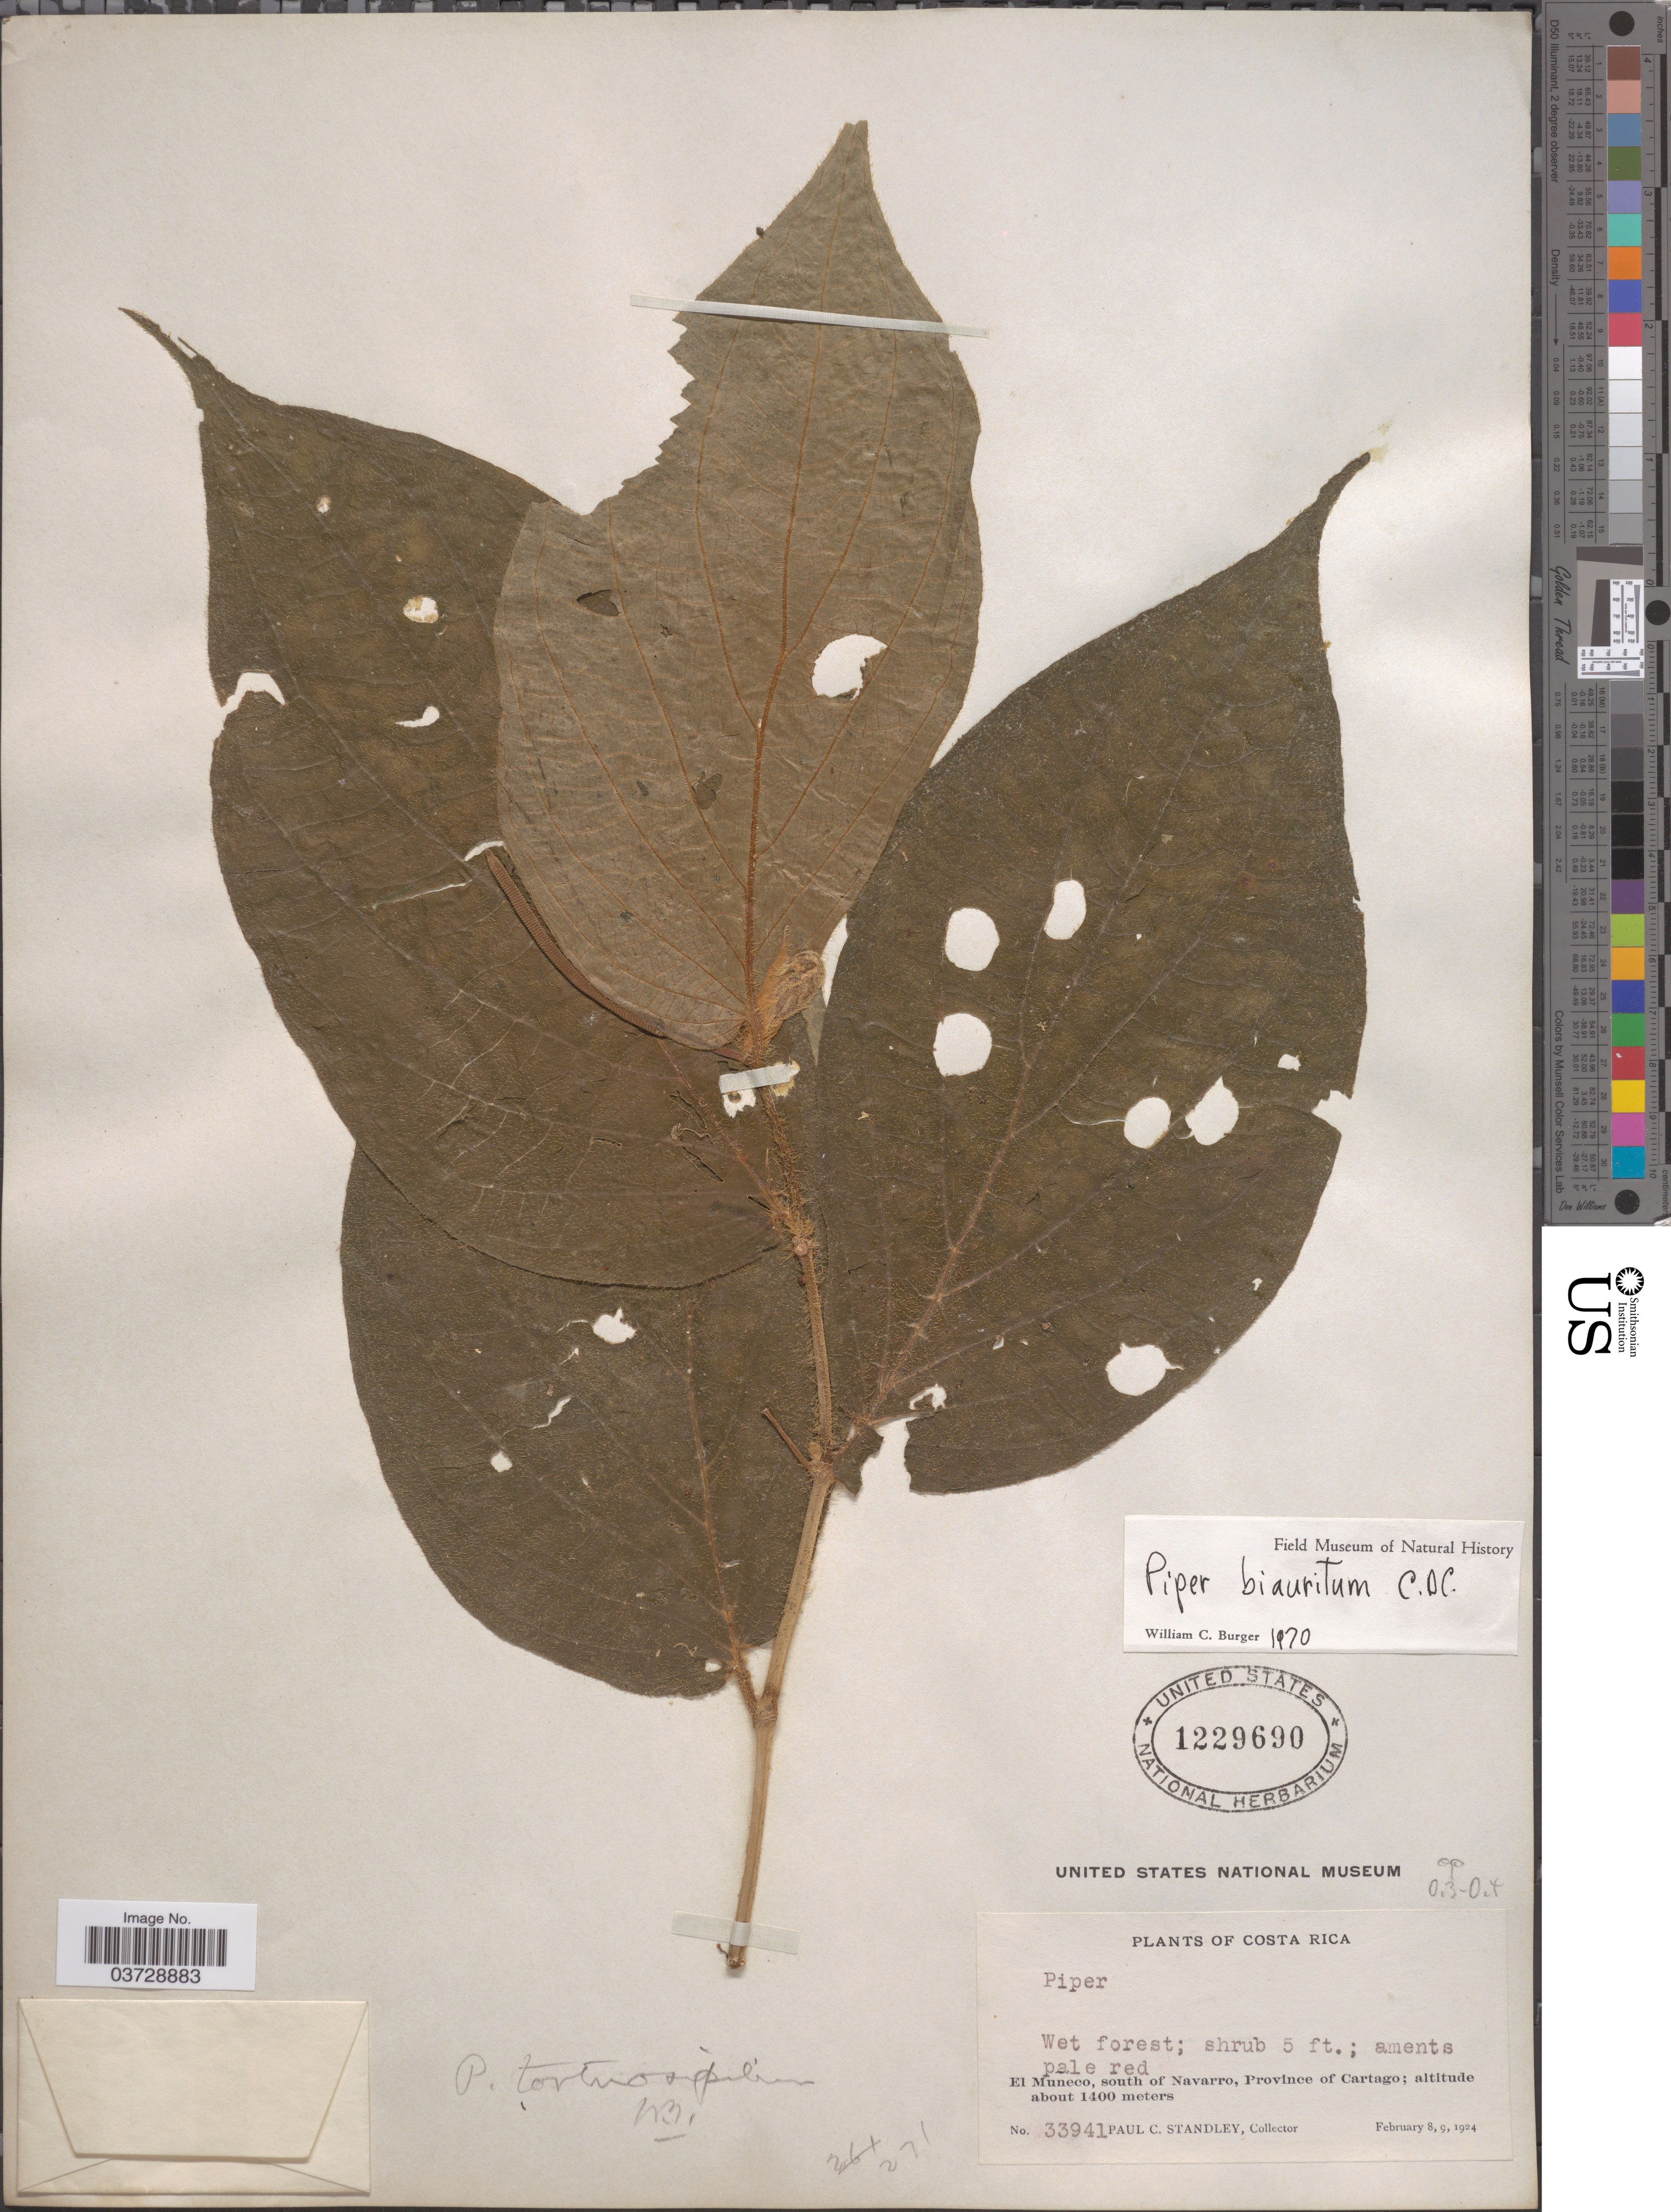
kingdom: Plantae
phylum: Tracheophyta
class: Magnoliopsida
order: Piperales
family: Piperaceae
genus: Piper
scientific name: Piper biauritum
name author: C. DC. in Pittier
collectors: P. C. Standley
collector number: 33941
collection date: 1924-02-08/1924-02-09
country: Costa Rica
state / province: Cartago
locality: El Muñeco, south of Navarro.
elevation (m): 1400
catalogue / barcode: US 1229690